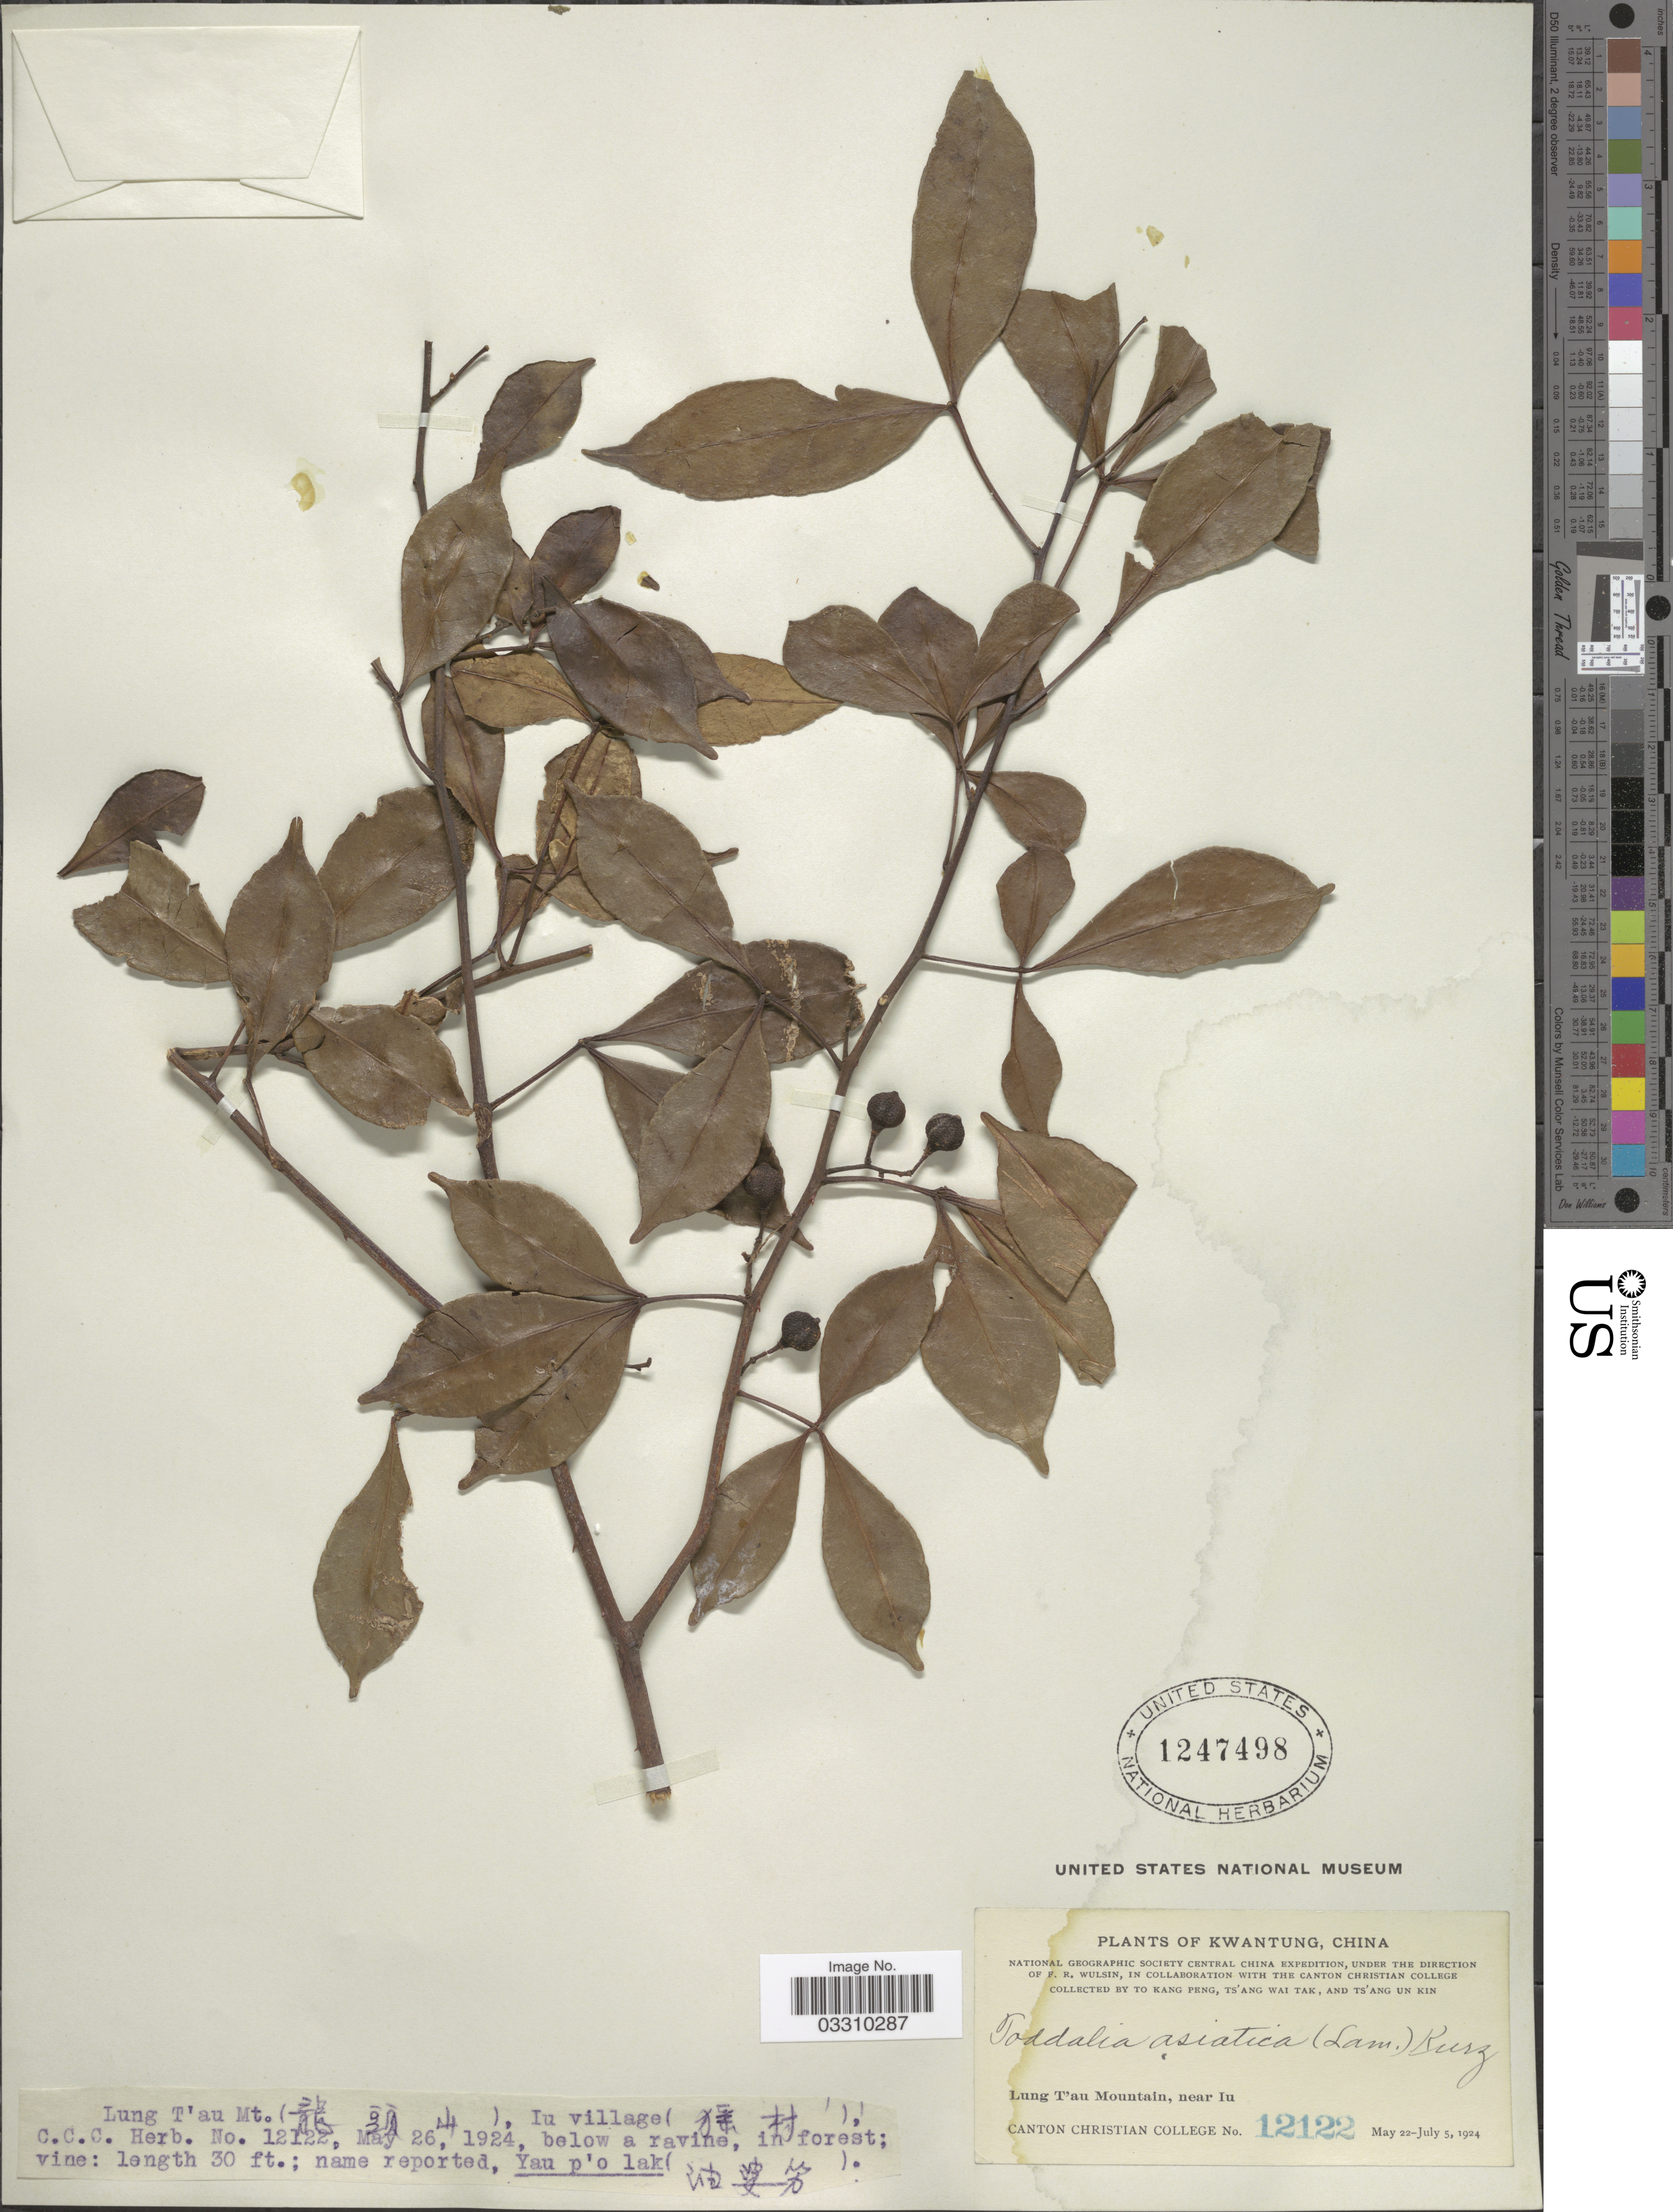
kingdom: Plantae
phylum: Tracheophyta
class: Magnoliopsida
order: Sapindales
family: Rutaceae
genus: Zanthoxylum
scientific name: Zanthoxylum asiaticum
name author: (L.) Appelhans et al.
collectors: Canton Christian College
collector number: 12122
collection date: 1924-05-22/1924-07-05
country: China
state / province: Guangdong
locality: Kwangtung. Lung T'au Mountain, near Iu. Iu village (X), below a ravine.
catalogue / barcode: US 1247498